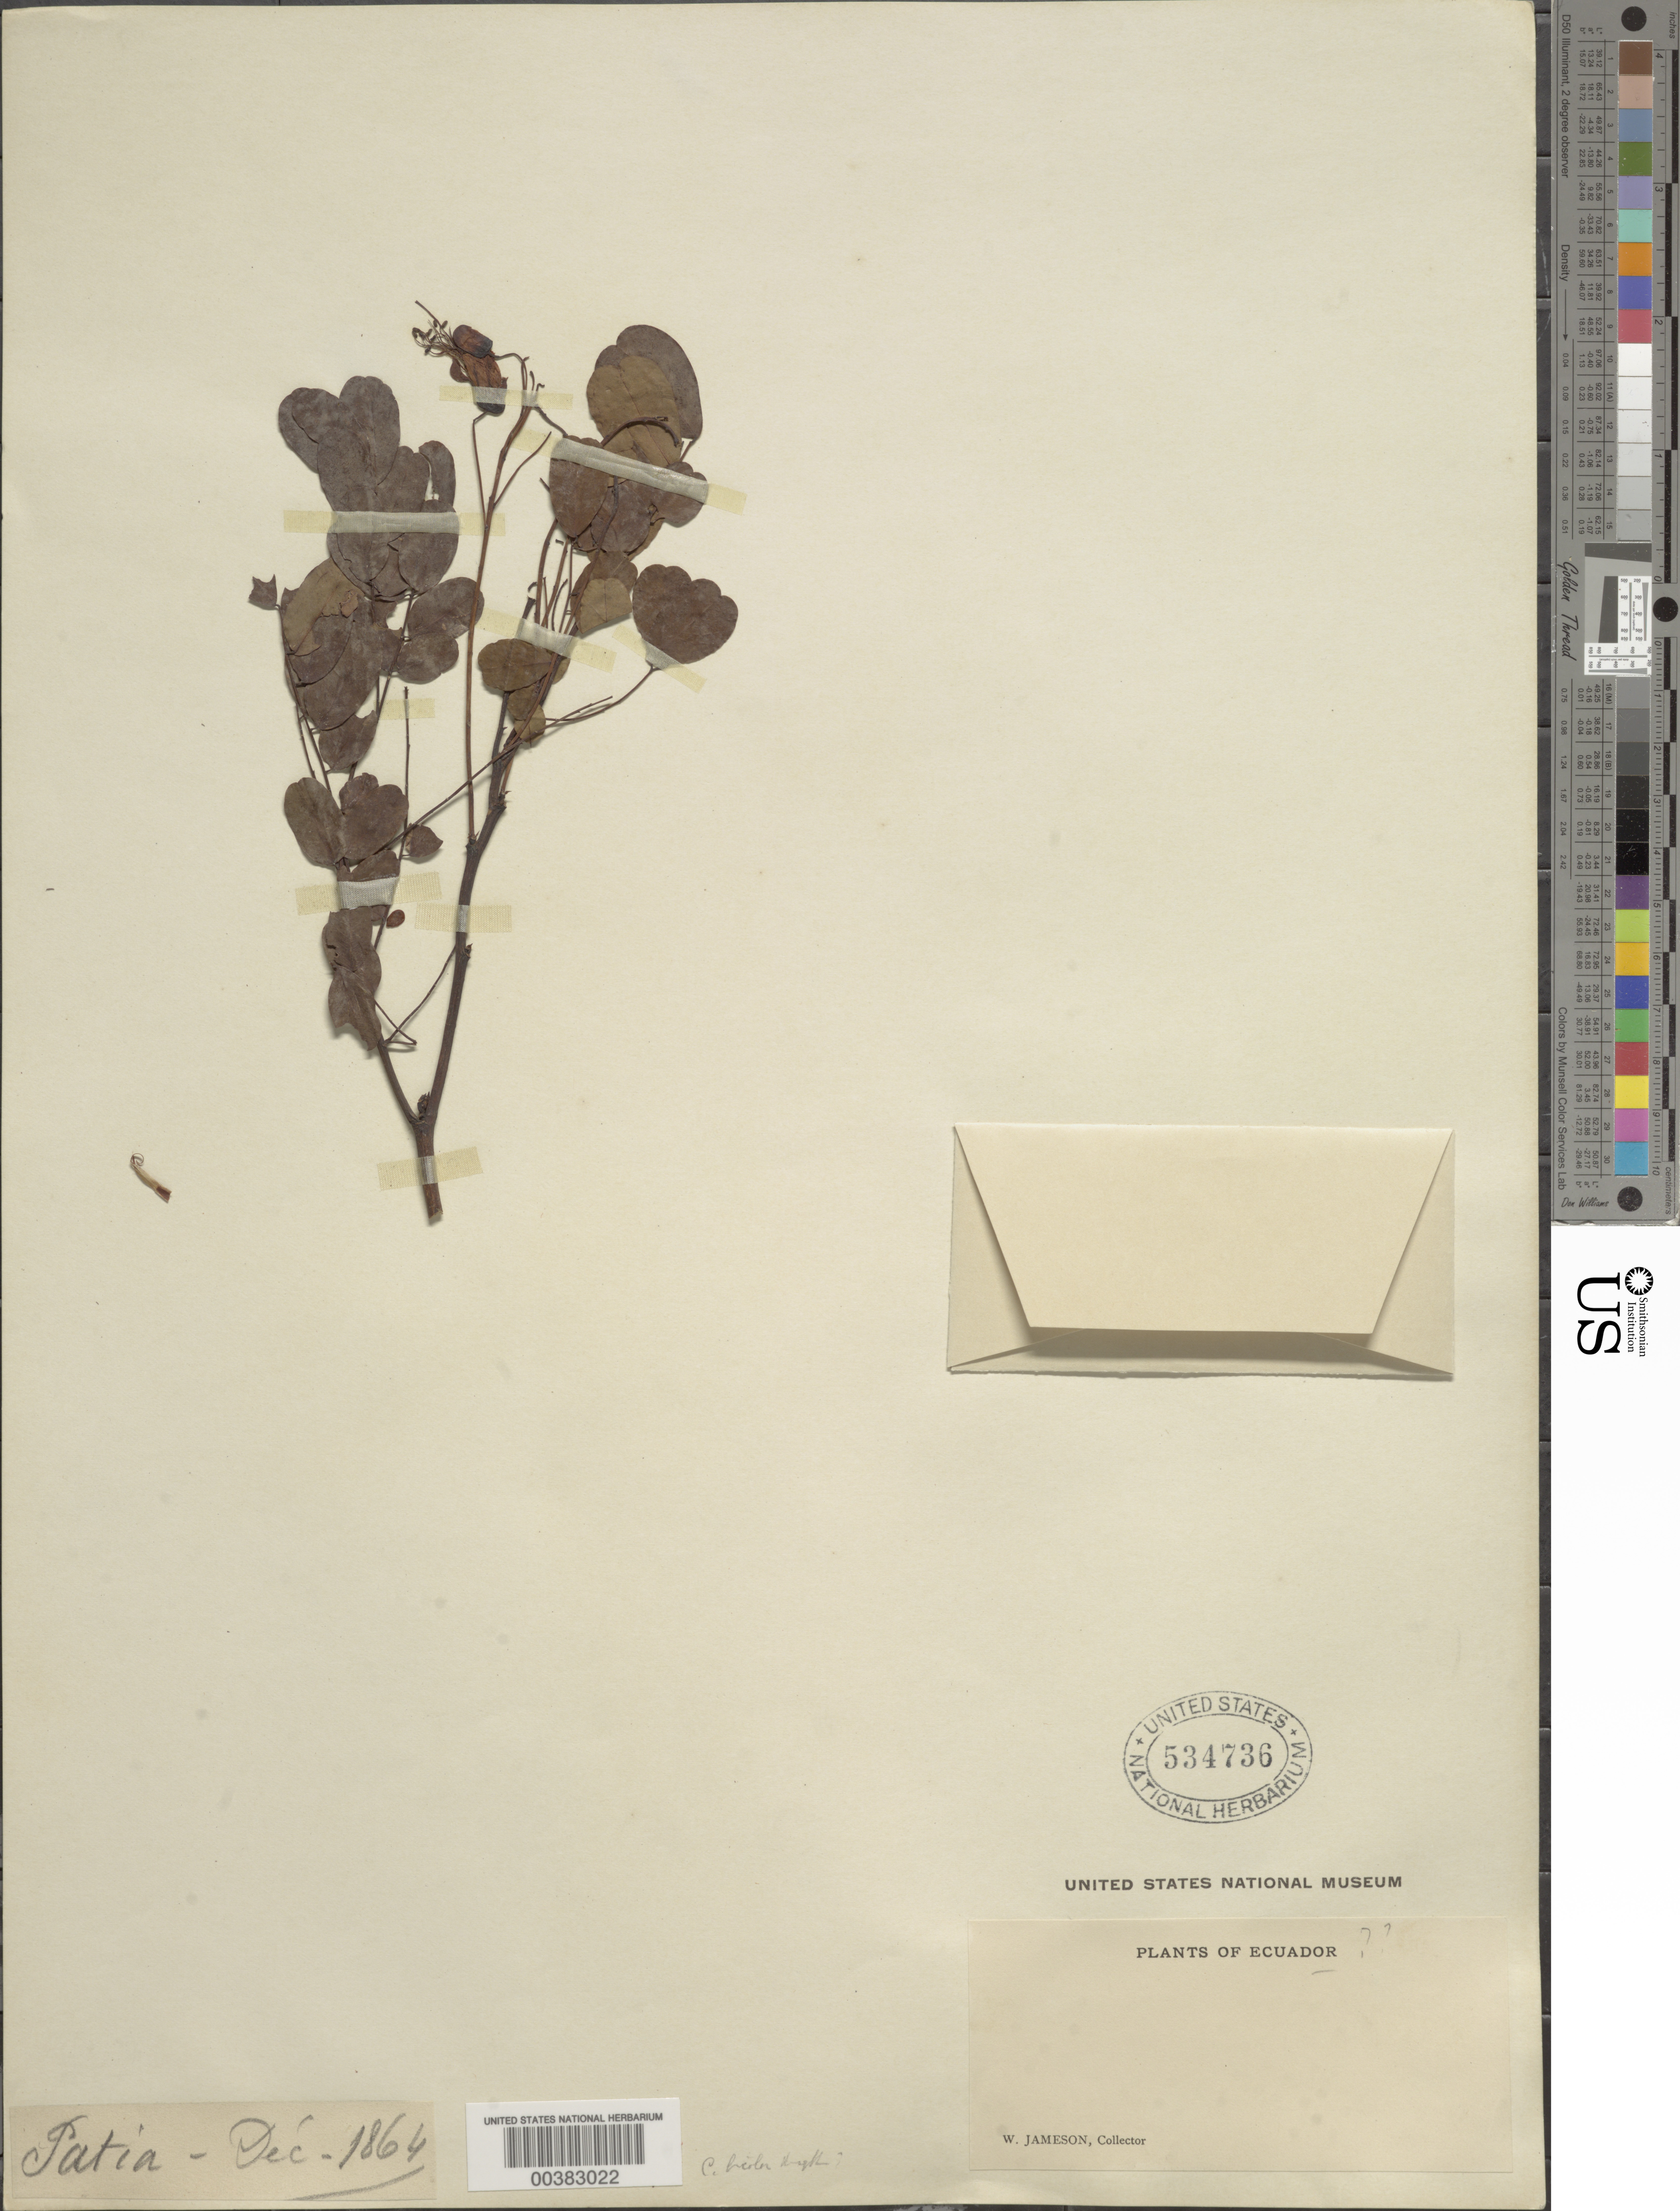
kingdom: Plantae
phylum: Tracheophyta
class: Magnoliopsida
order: Fabales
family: Fabaceae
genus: Caesalpinia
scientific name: Caesalpinia cassioides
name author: Willd.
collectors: W. Jameson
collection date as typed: Dec 1864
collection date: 1864-12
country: Colombia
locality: Patia. [country: ecuador?]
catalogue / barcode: US 534736